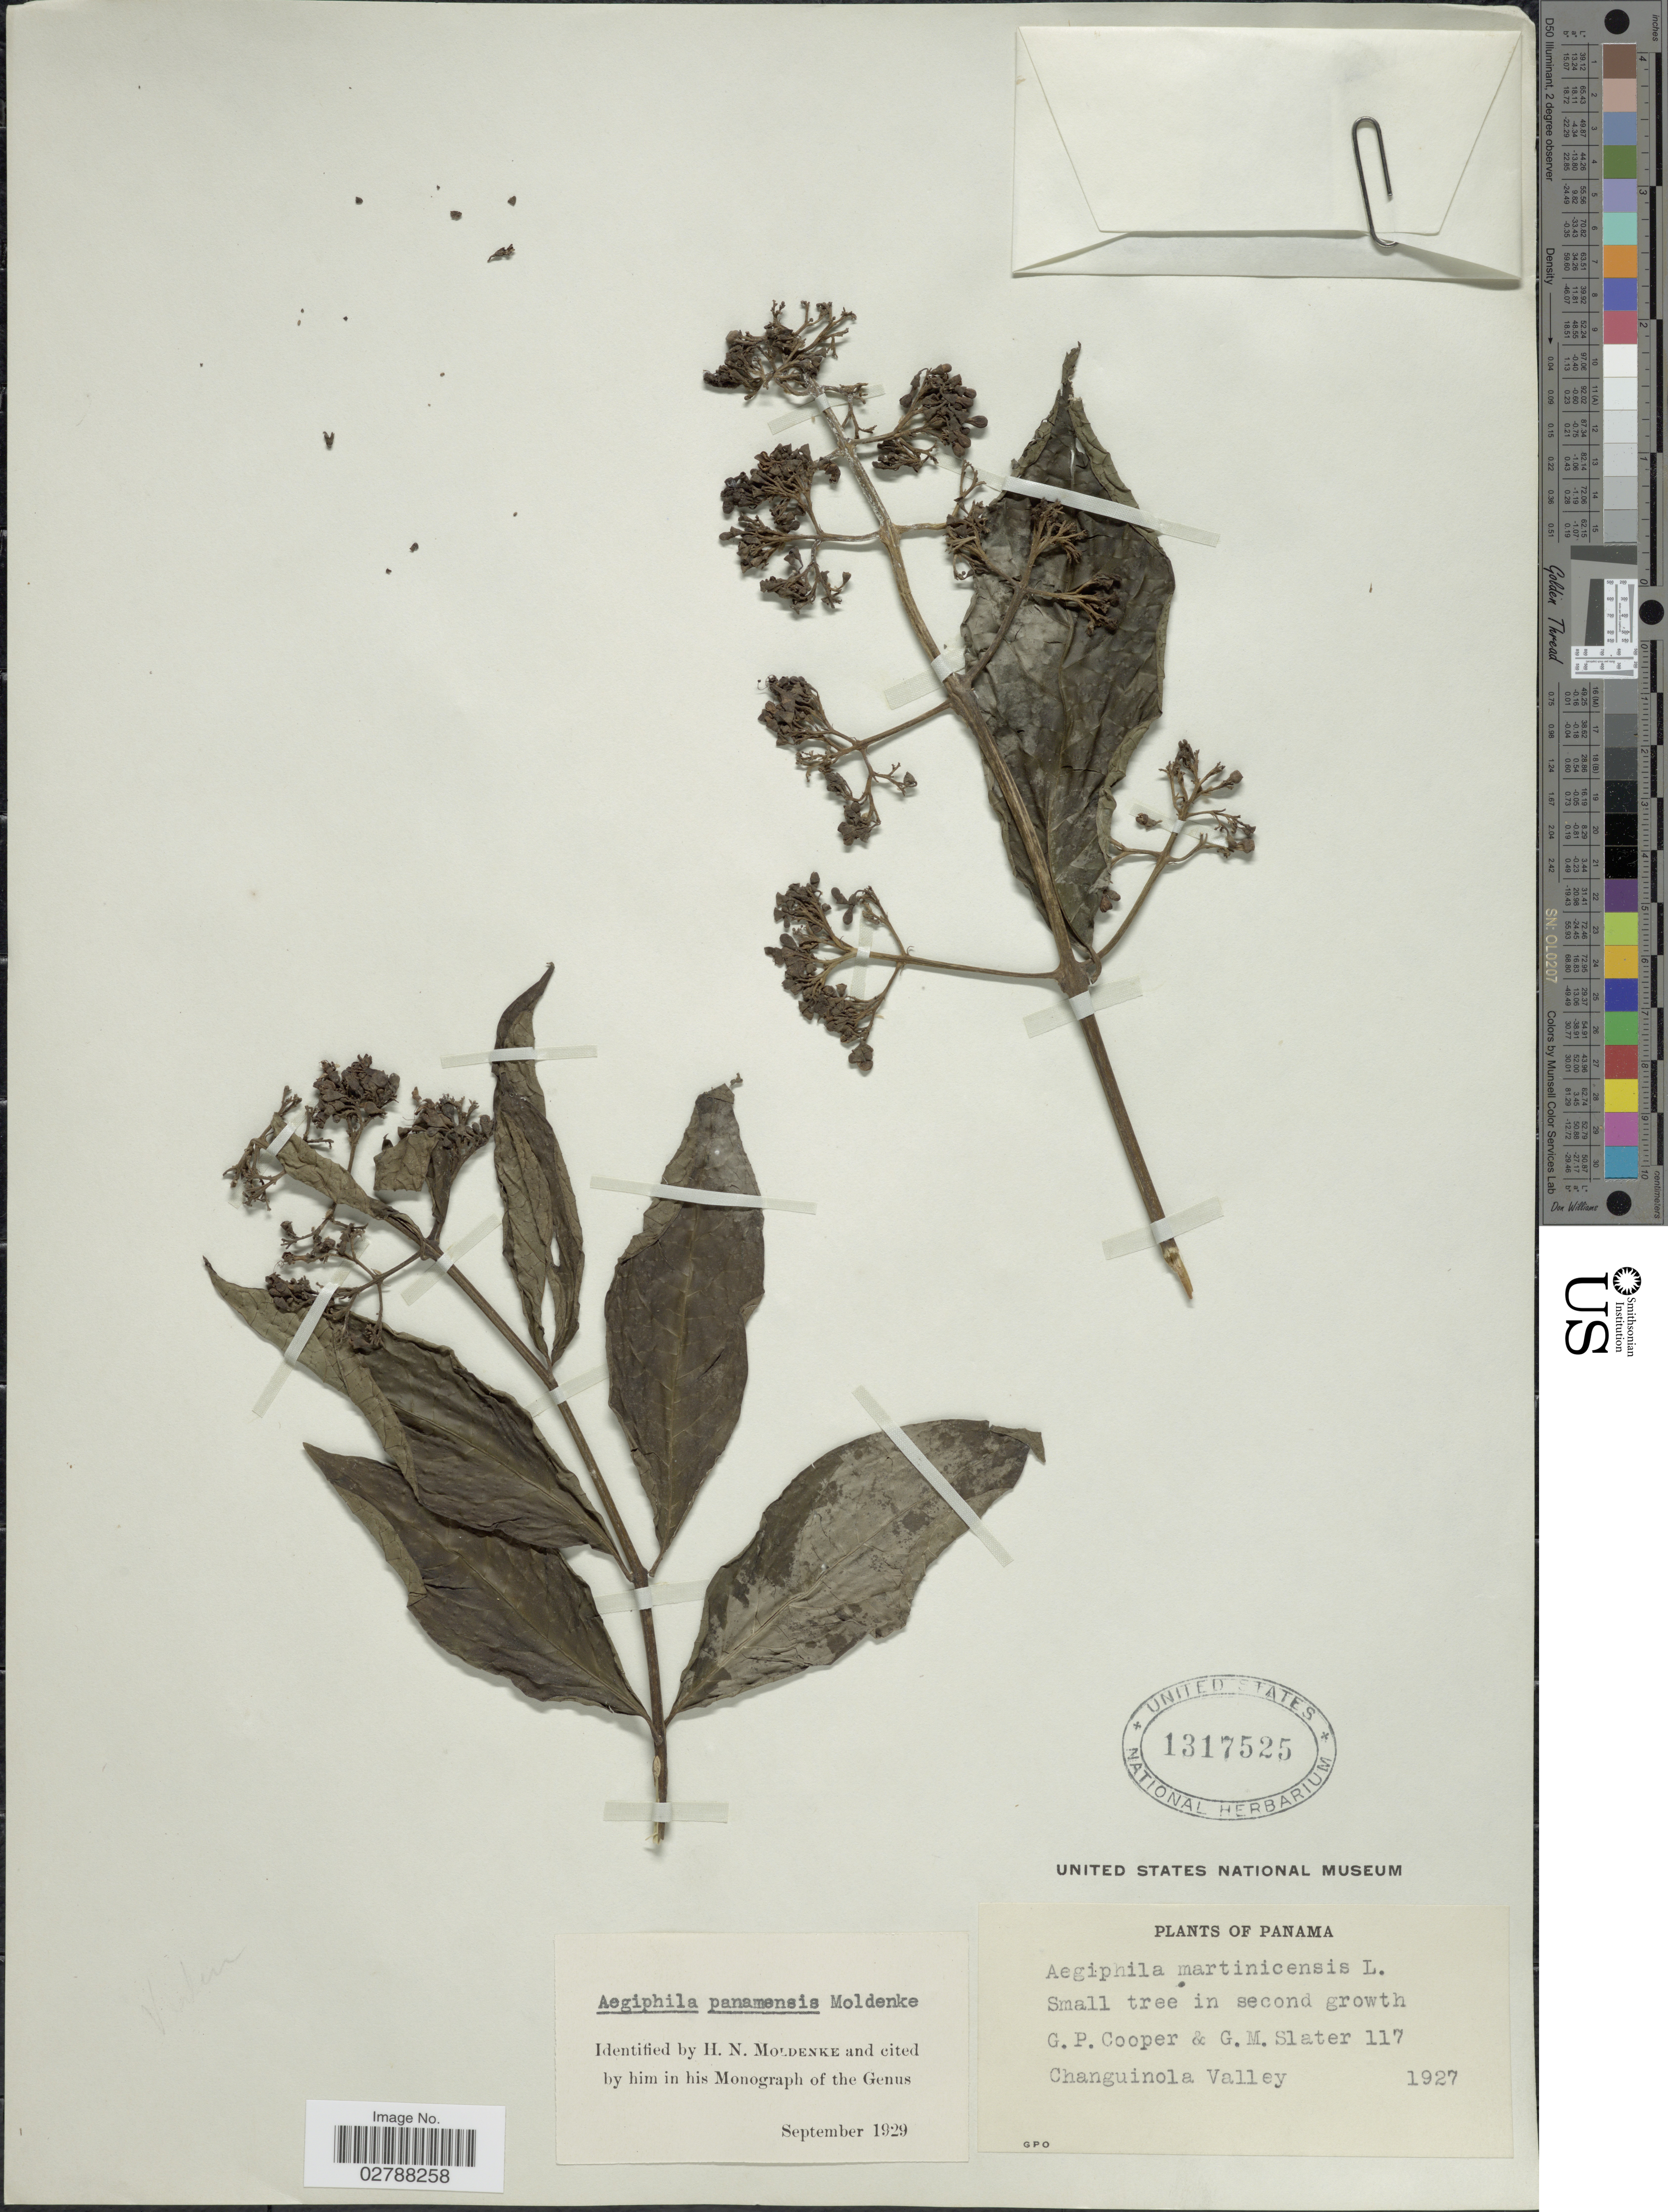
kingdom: Plantae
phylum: Tracheophyta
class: Magnoliopsida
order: Lamiales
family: Lamiaceae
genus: Aegiphila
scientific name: Aegiphila panamensis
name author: Moldenke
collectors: G. Cooper & G. Slater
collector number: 117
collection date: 1927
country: Panama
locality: Changuinola Valley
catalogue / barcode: US 1317525